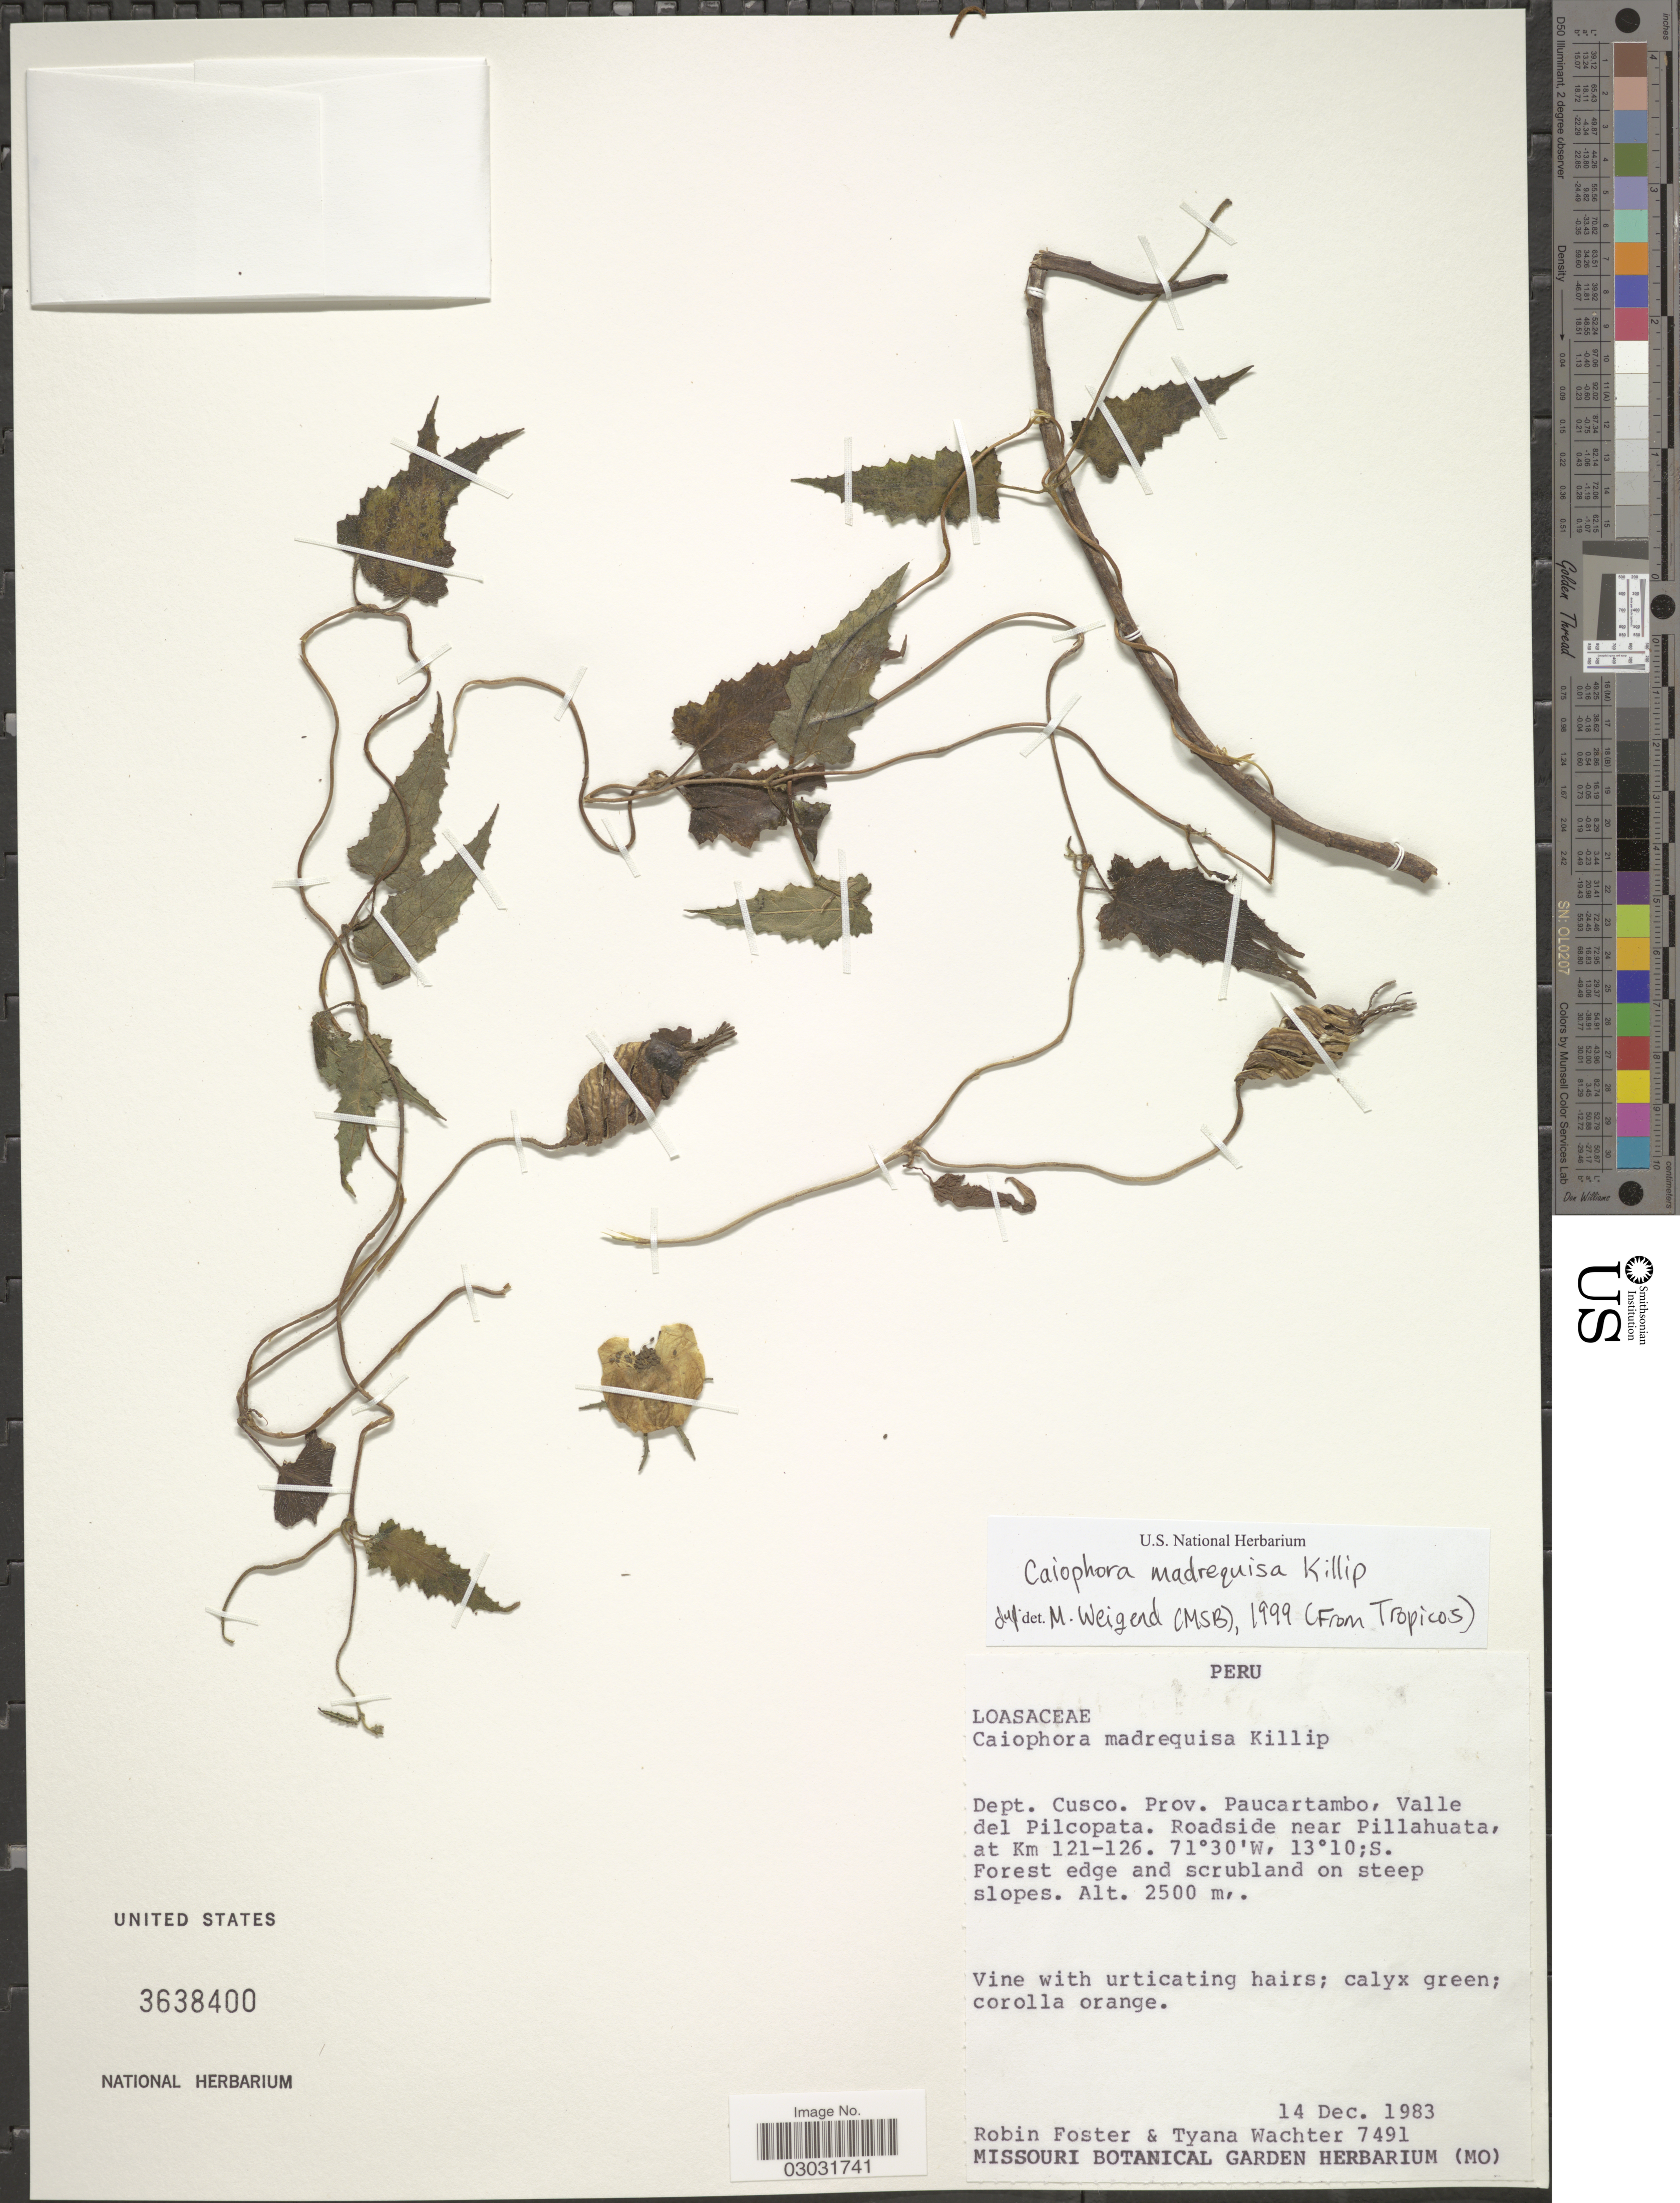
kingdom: Plantae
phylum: Tracheophyta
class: Magnoliopsida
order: Cornales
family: Loasaceae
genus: Caiophora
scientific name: Caiophora madrequisa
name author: Killip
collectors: R. B. Foster & T. Wachter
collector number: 7491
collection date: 1983-12-14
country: Peru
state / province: Cusco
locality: Dept. Cusco. Prov. Paucartambo, Valle del Pilcopata. Roadside near Pillahuata, at Km 121-126.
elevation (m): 2500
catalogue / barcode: US 3638400